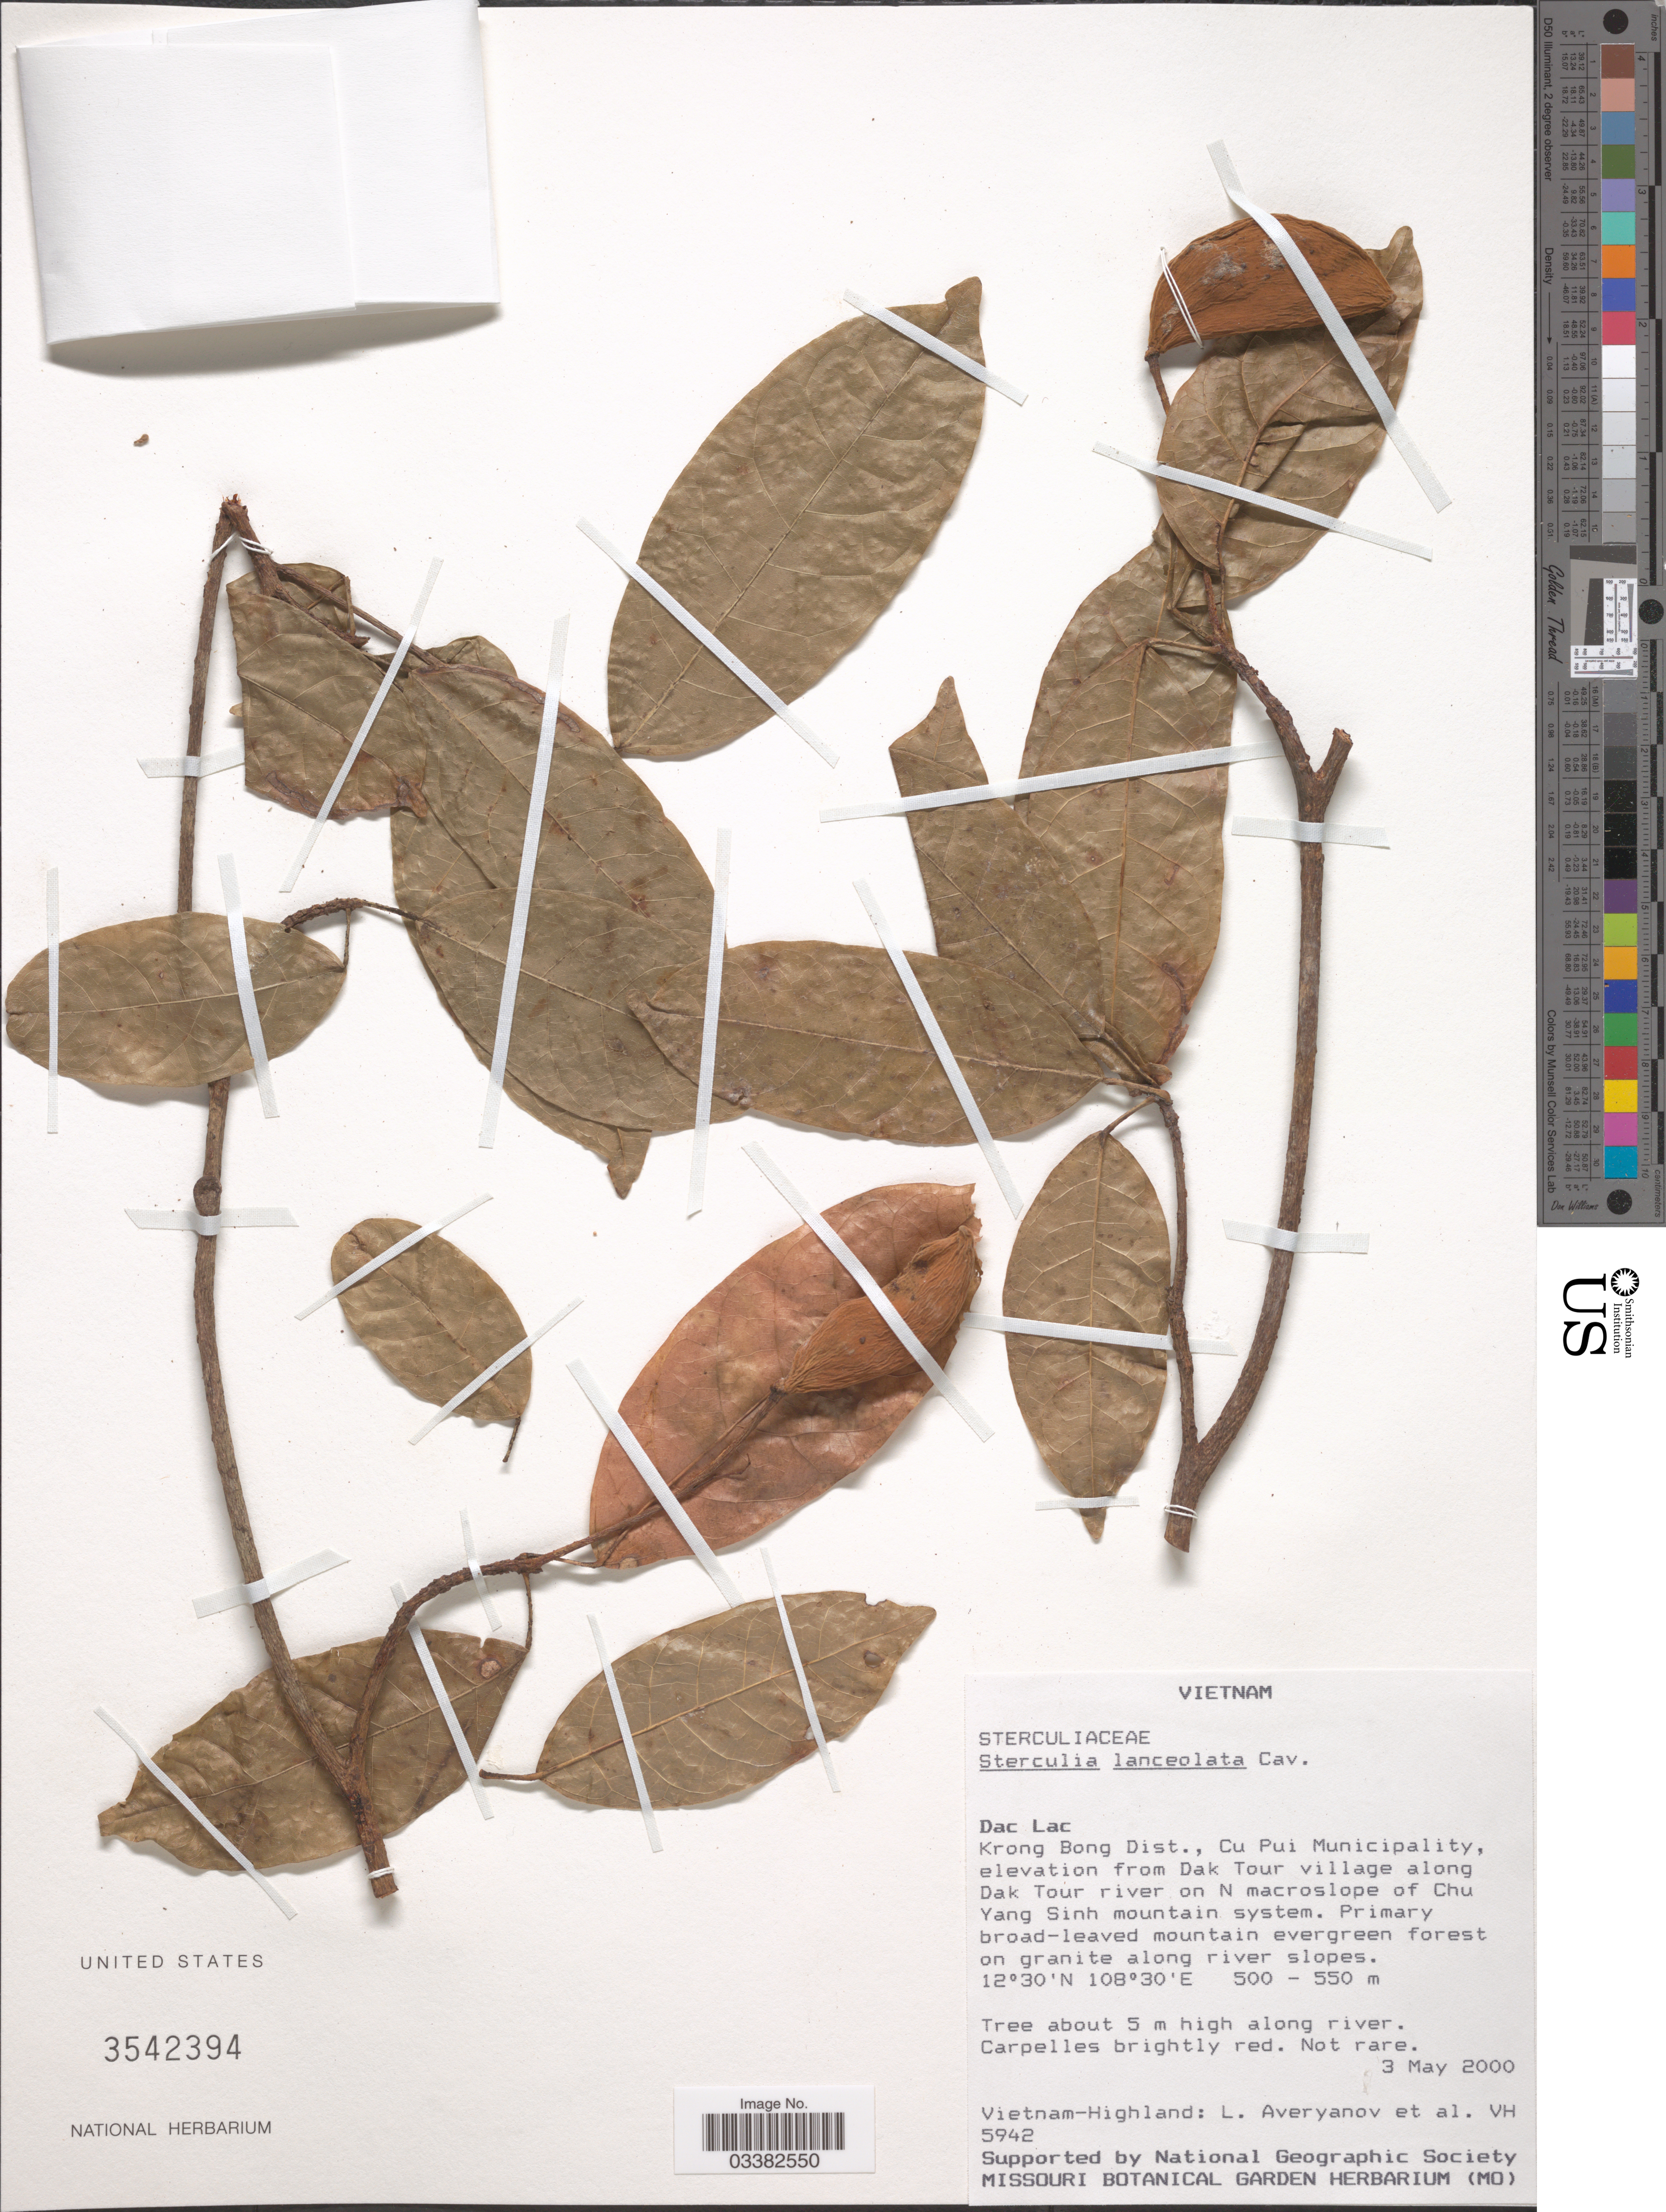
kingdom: Plantae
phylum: Tracheophyta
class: Magnoliopsida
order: Malvales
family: Malvaceae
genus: Sterculia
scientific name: Sterculia lanceolata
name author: Cav.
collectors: L. Averyanov & et al.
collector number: VH 5942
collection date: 2000-05-03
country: Vietnam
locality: Dac Lac. Krong Bong Dist., Cu Pui Municipality, elevation from Dak Tour village along Dak Tour river on N macroslope of Chu Yang Sinh mountain system. Vietnam-Highland.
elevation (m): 500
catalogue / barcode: US 3542394